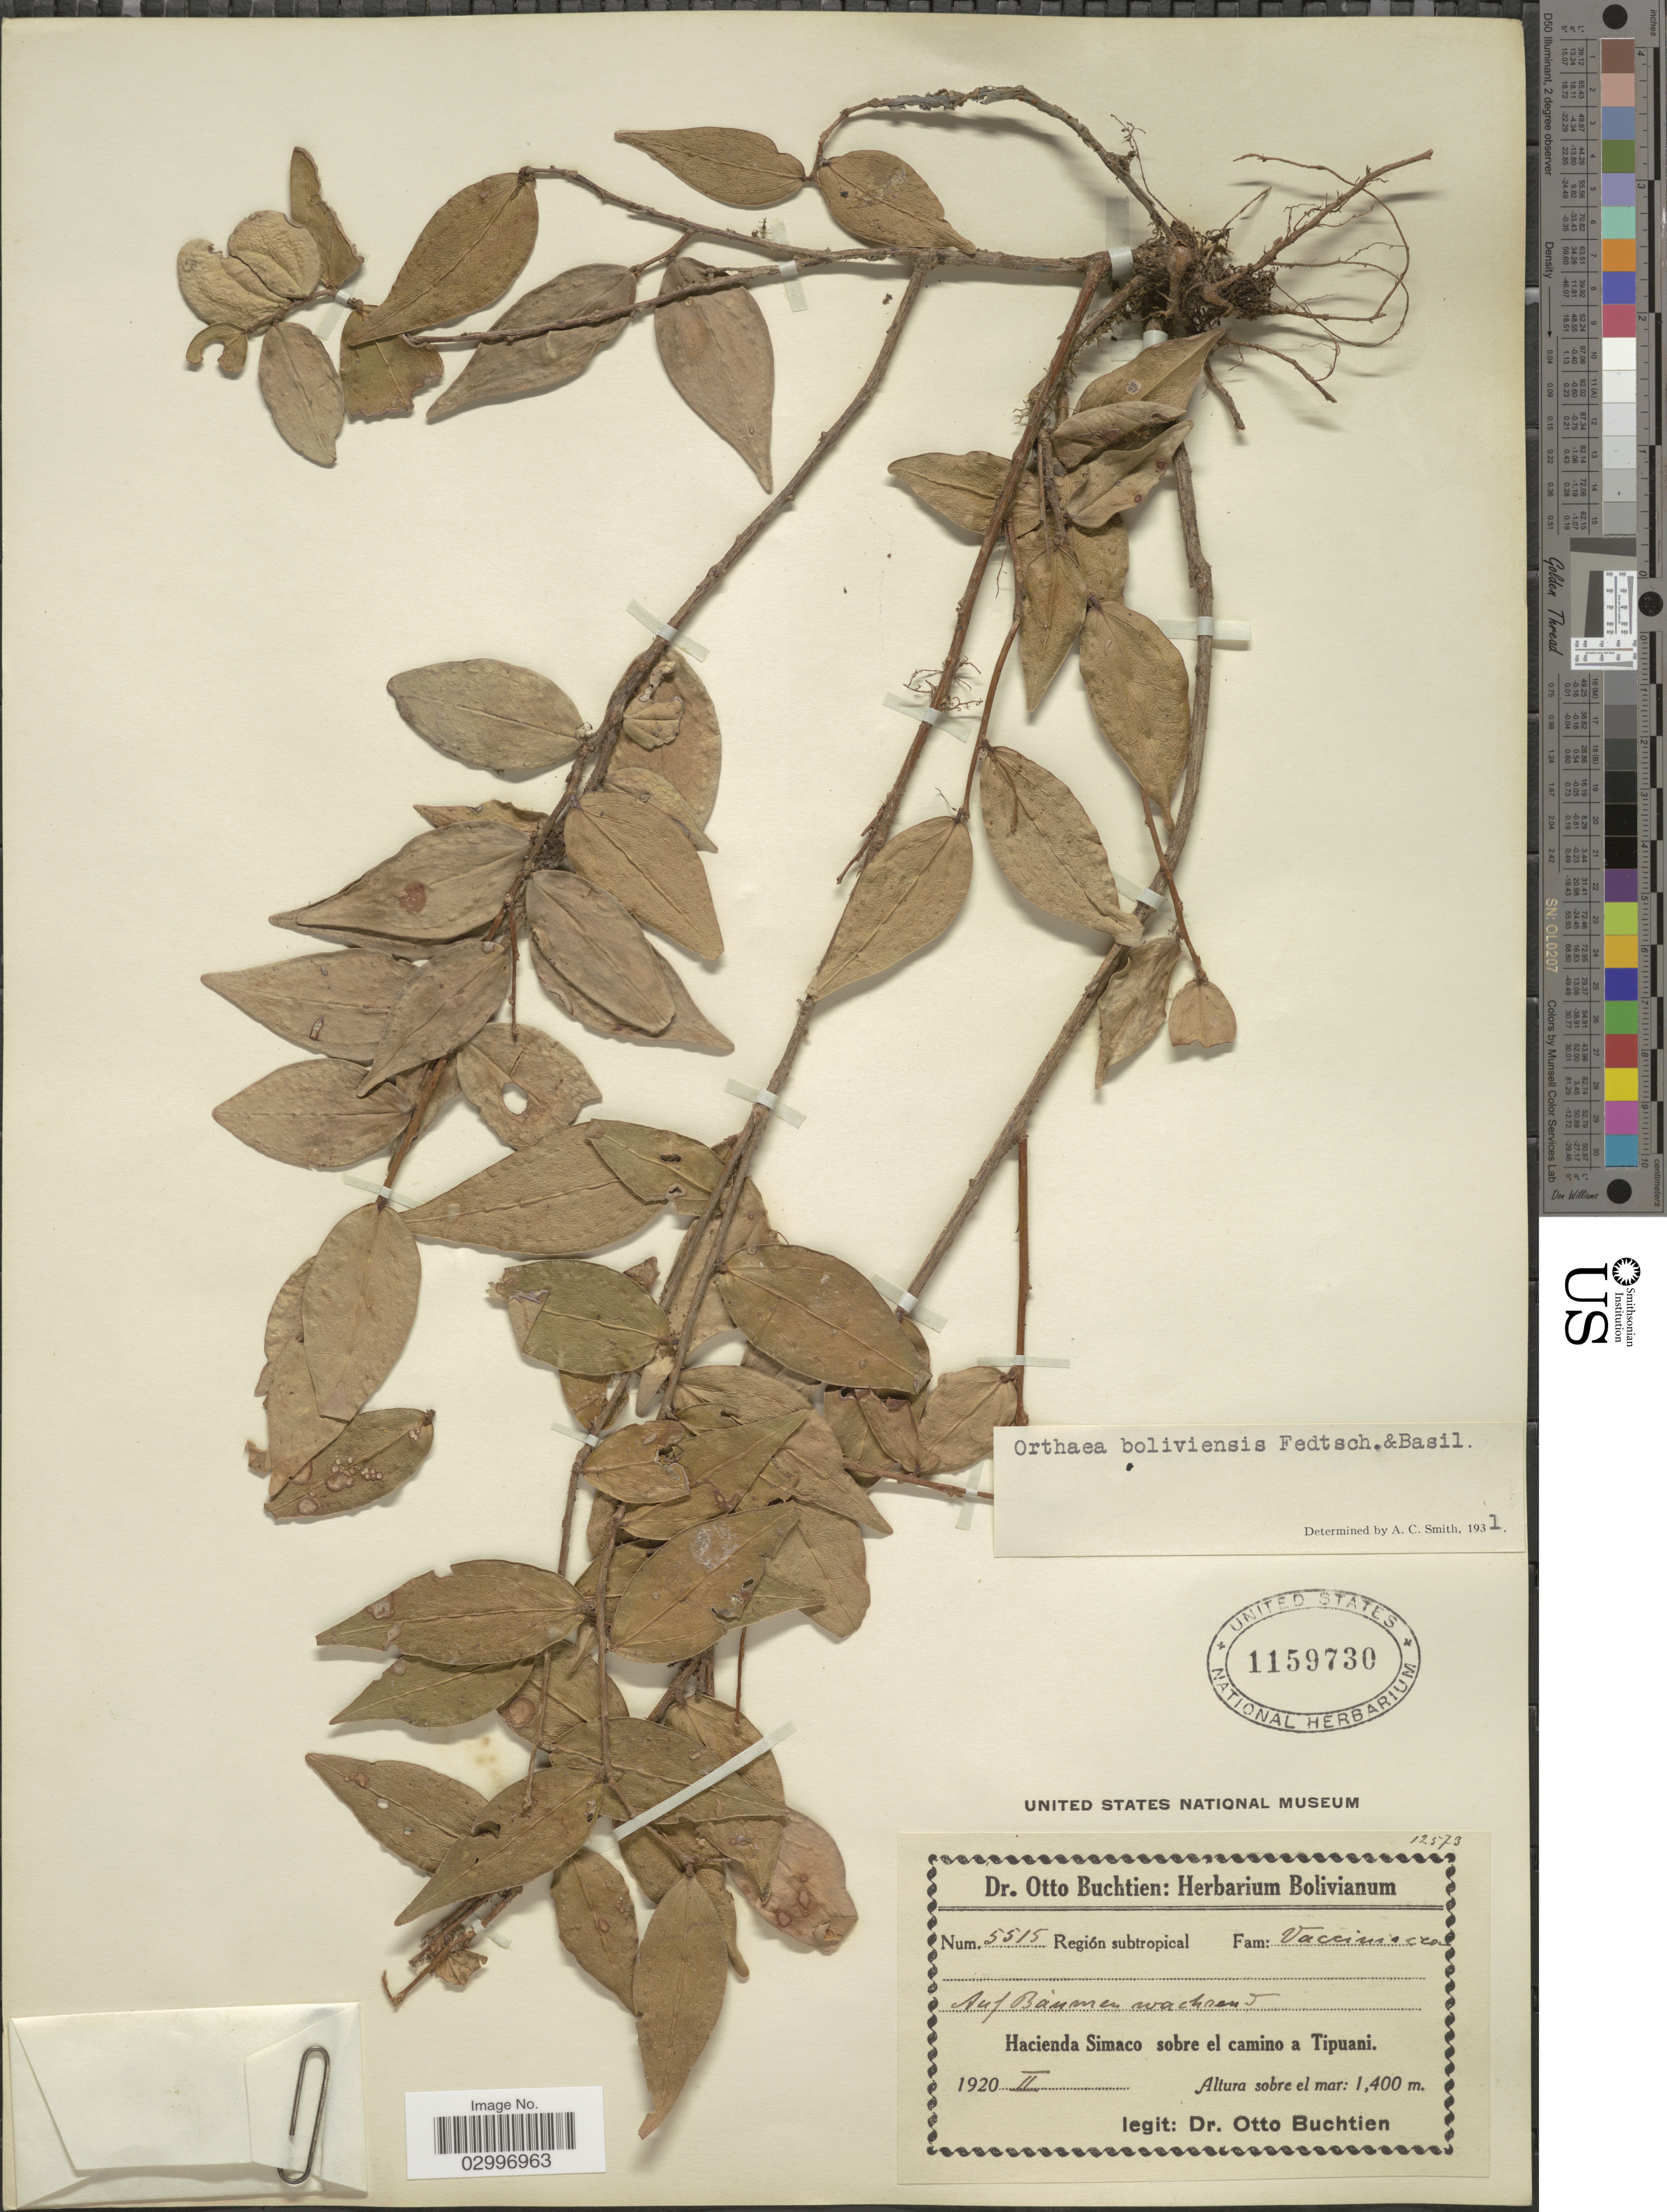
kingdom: Plantae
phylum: Tracheophyta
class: Magnoliopsida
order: Ericales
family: Ericaceae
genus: Orthaea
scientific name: Orthaea boliviensis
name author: B. Fedtsch. & Basilevskaja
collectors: O. Buchtien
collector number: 5515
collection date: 1920-02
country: Bolivia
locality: Región subtropical, hacienda Simaco sobre el camino a Tipuani.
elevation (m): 1400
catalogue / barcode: US 1159730